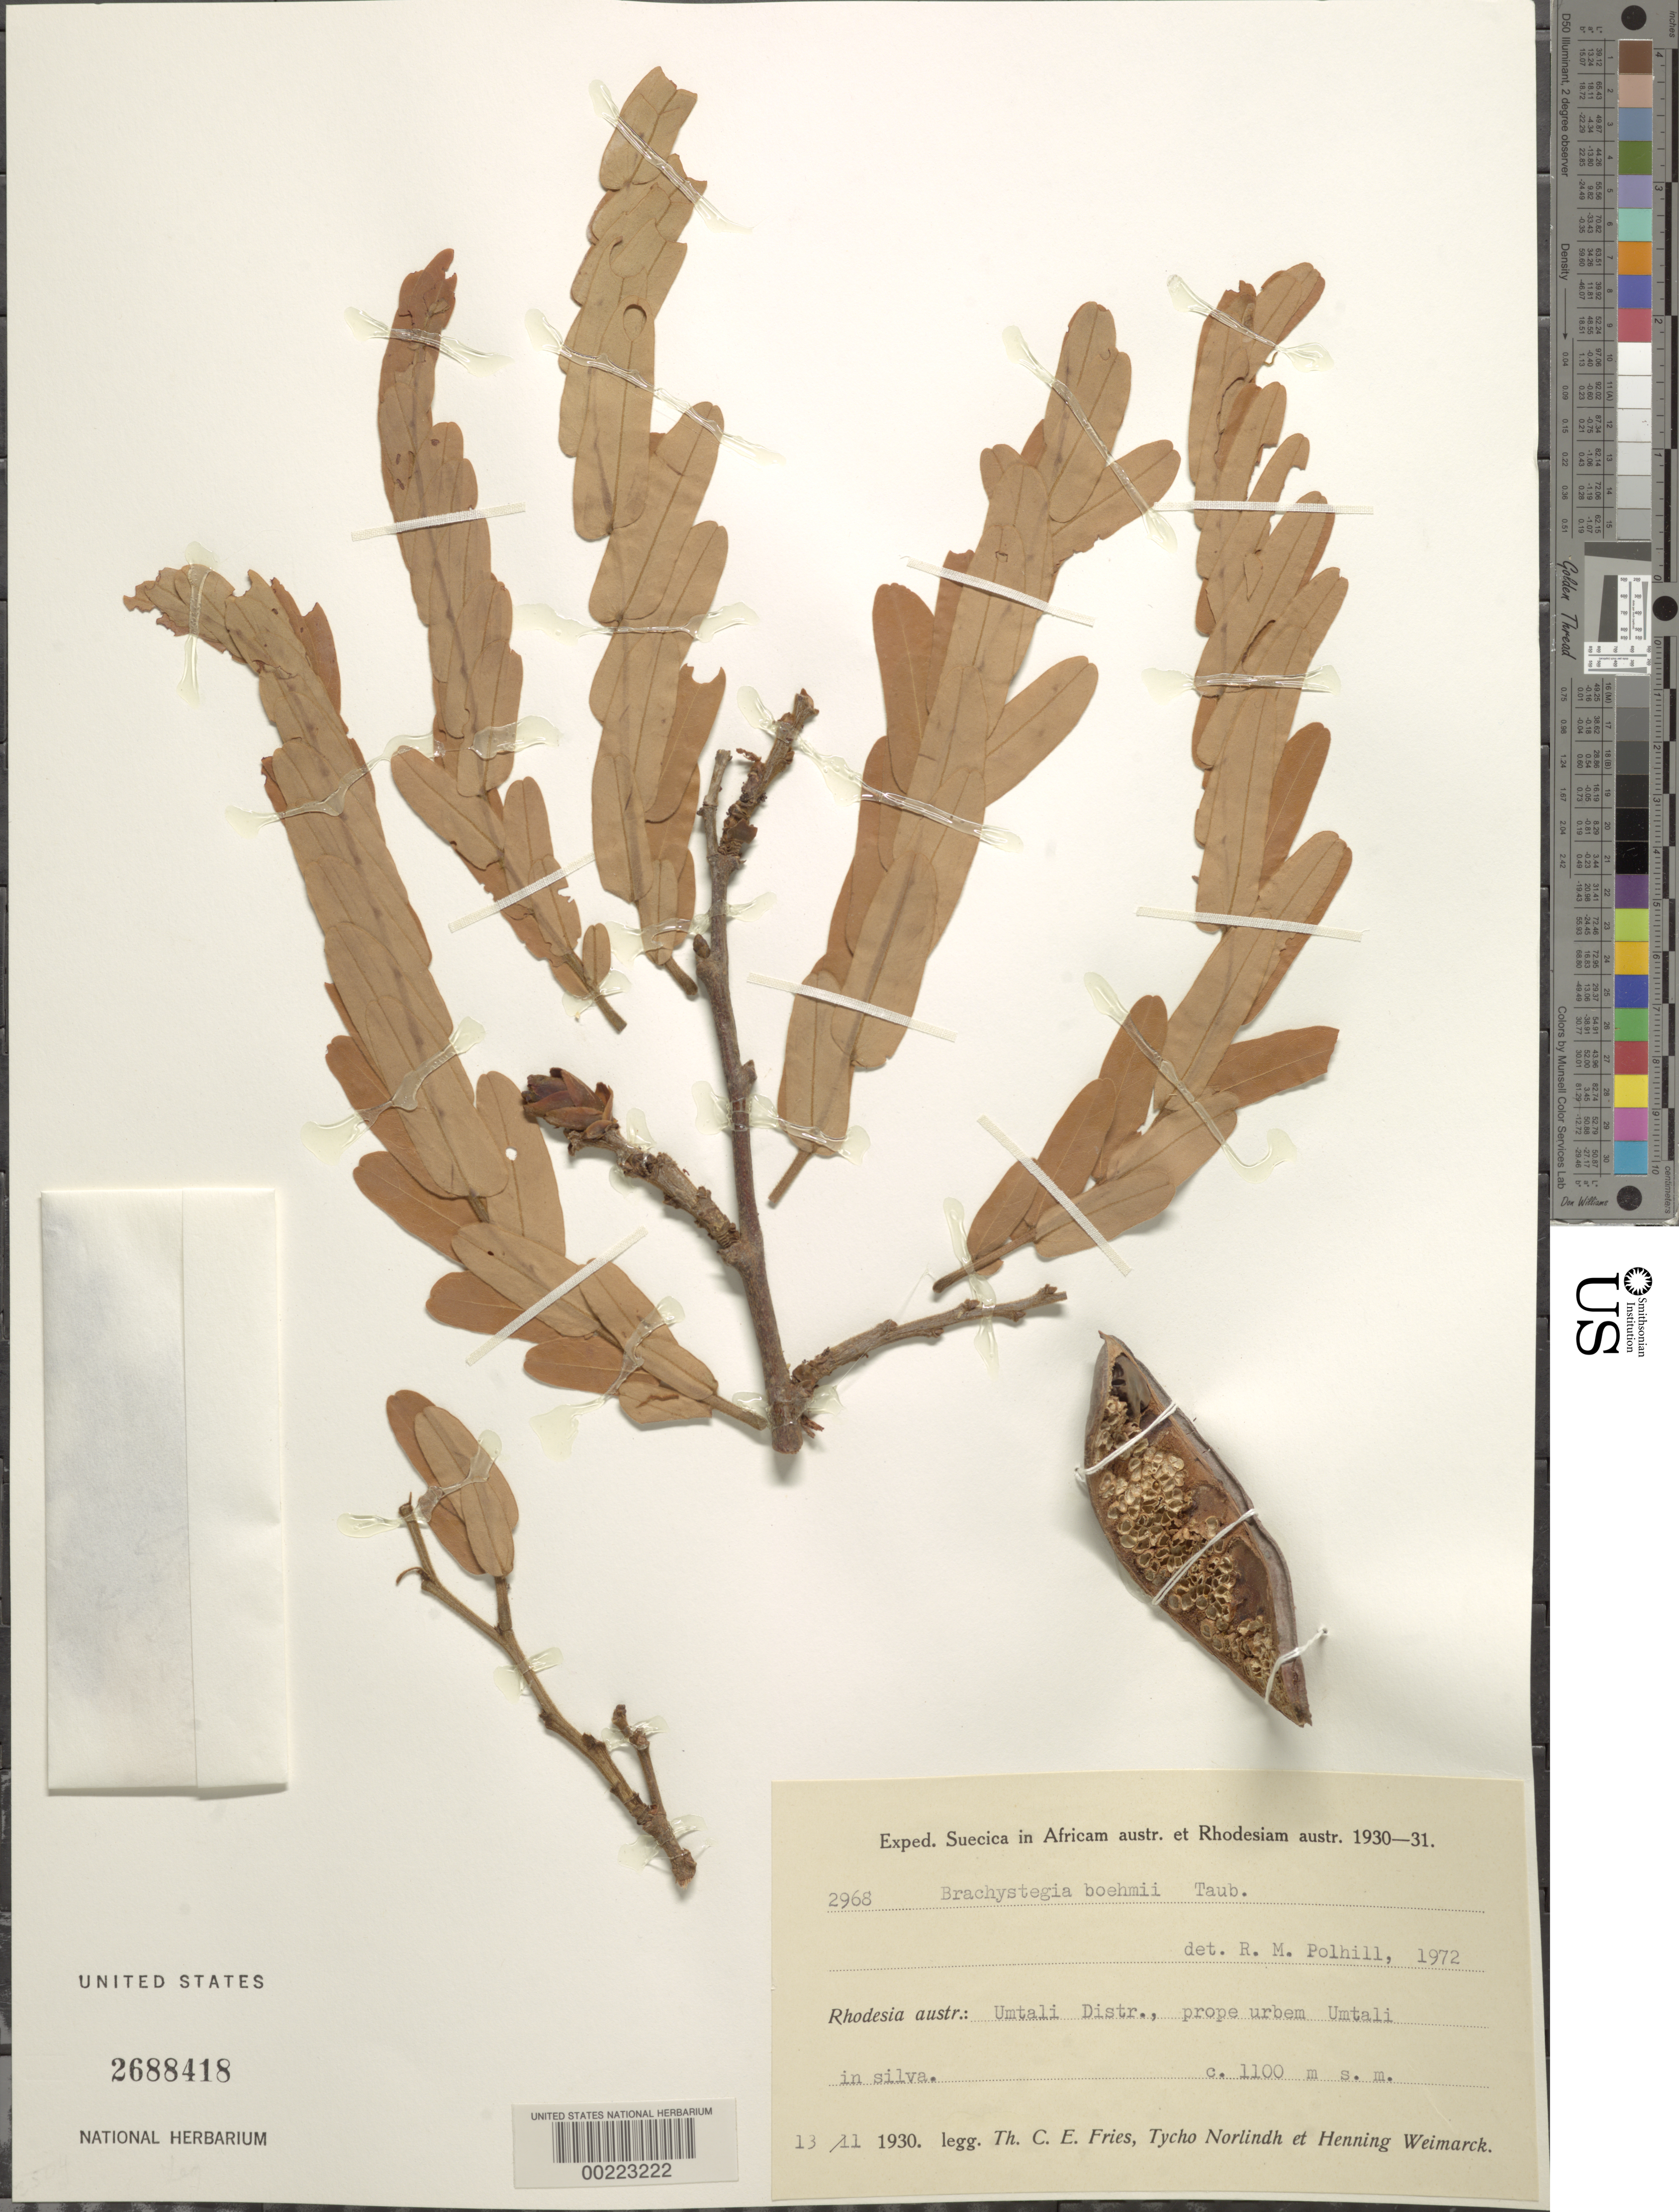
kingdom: Plantae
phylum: Tracheophyta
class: Magnoliopsida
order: Fabales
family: Fabaceae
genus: Brachystegia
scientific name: Brachystegia boehmii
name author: Taub.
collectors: T. C. E. Fries, N. T. Norlindh & H. Weimarck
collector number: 2968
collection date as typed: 13 Nov 1930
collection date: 1930-11-13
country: Zimbabwe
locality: Umtali dist.; near umtali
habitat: In forest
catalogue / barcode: US 2688418